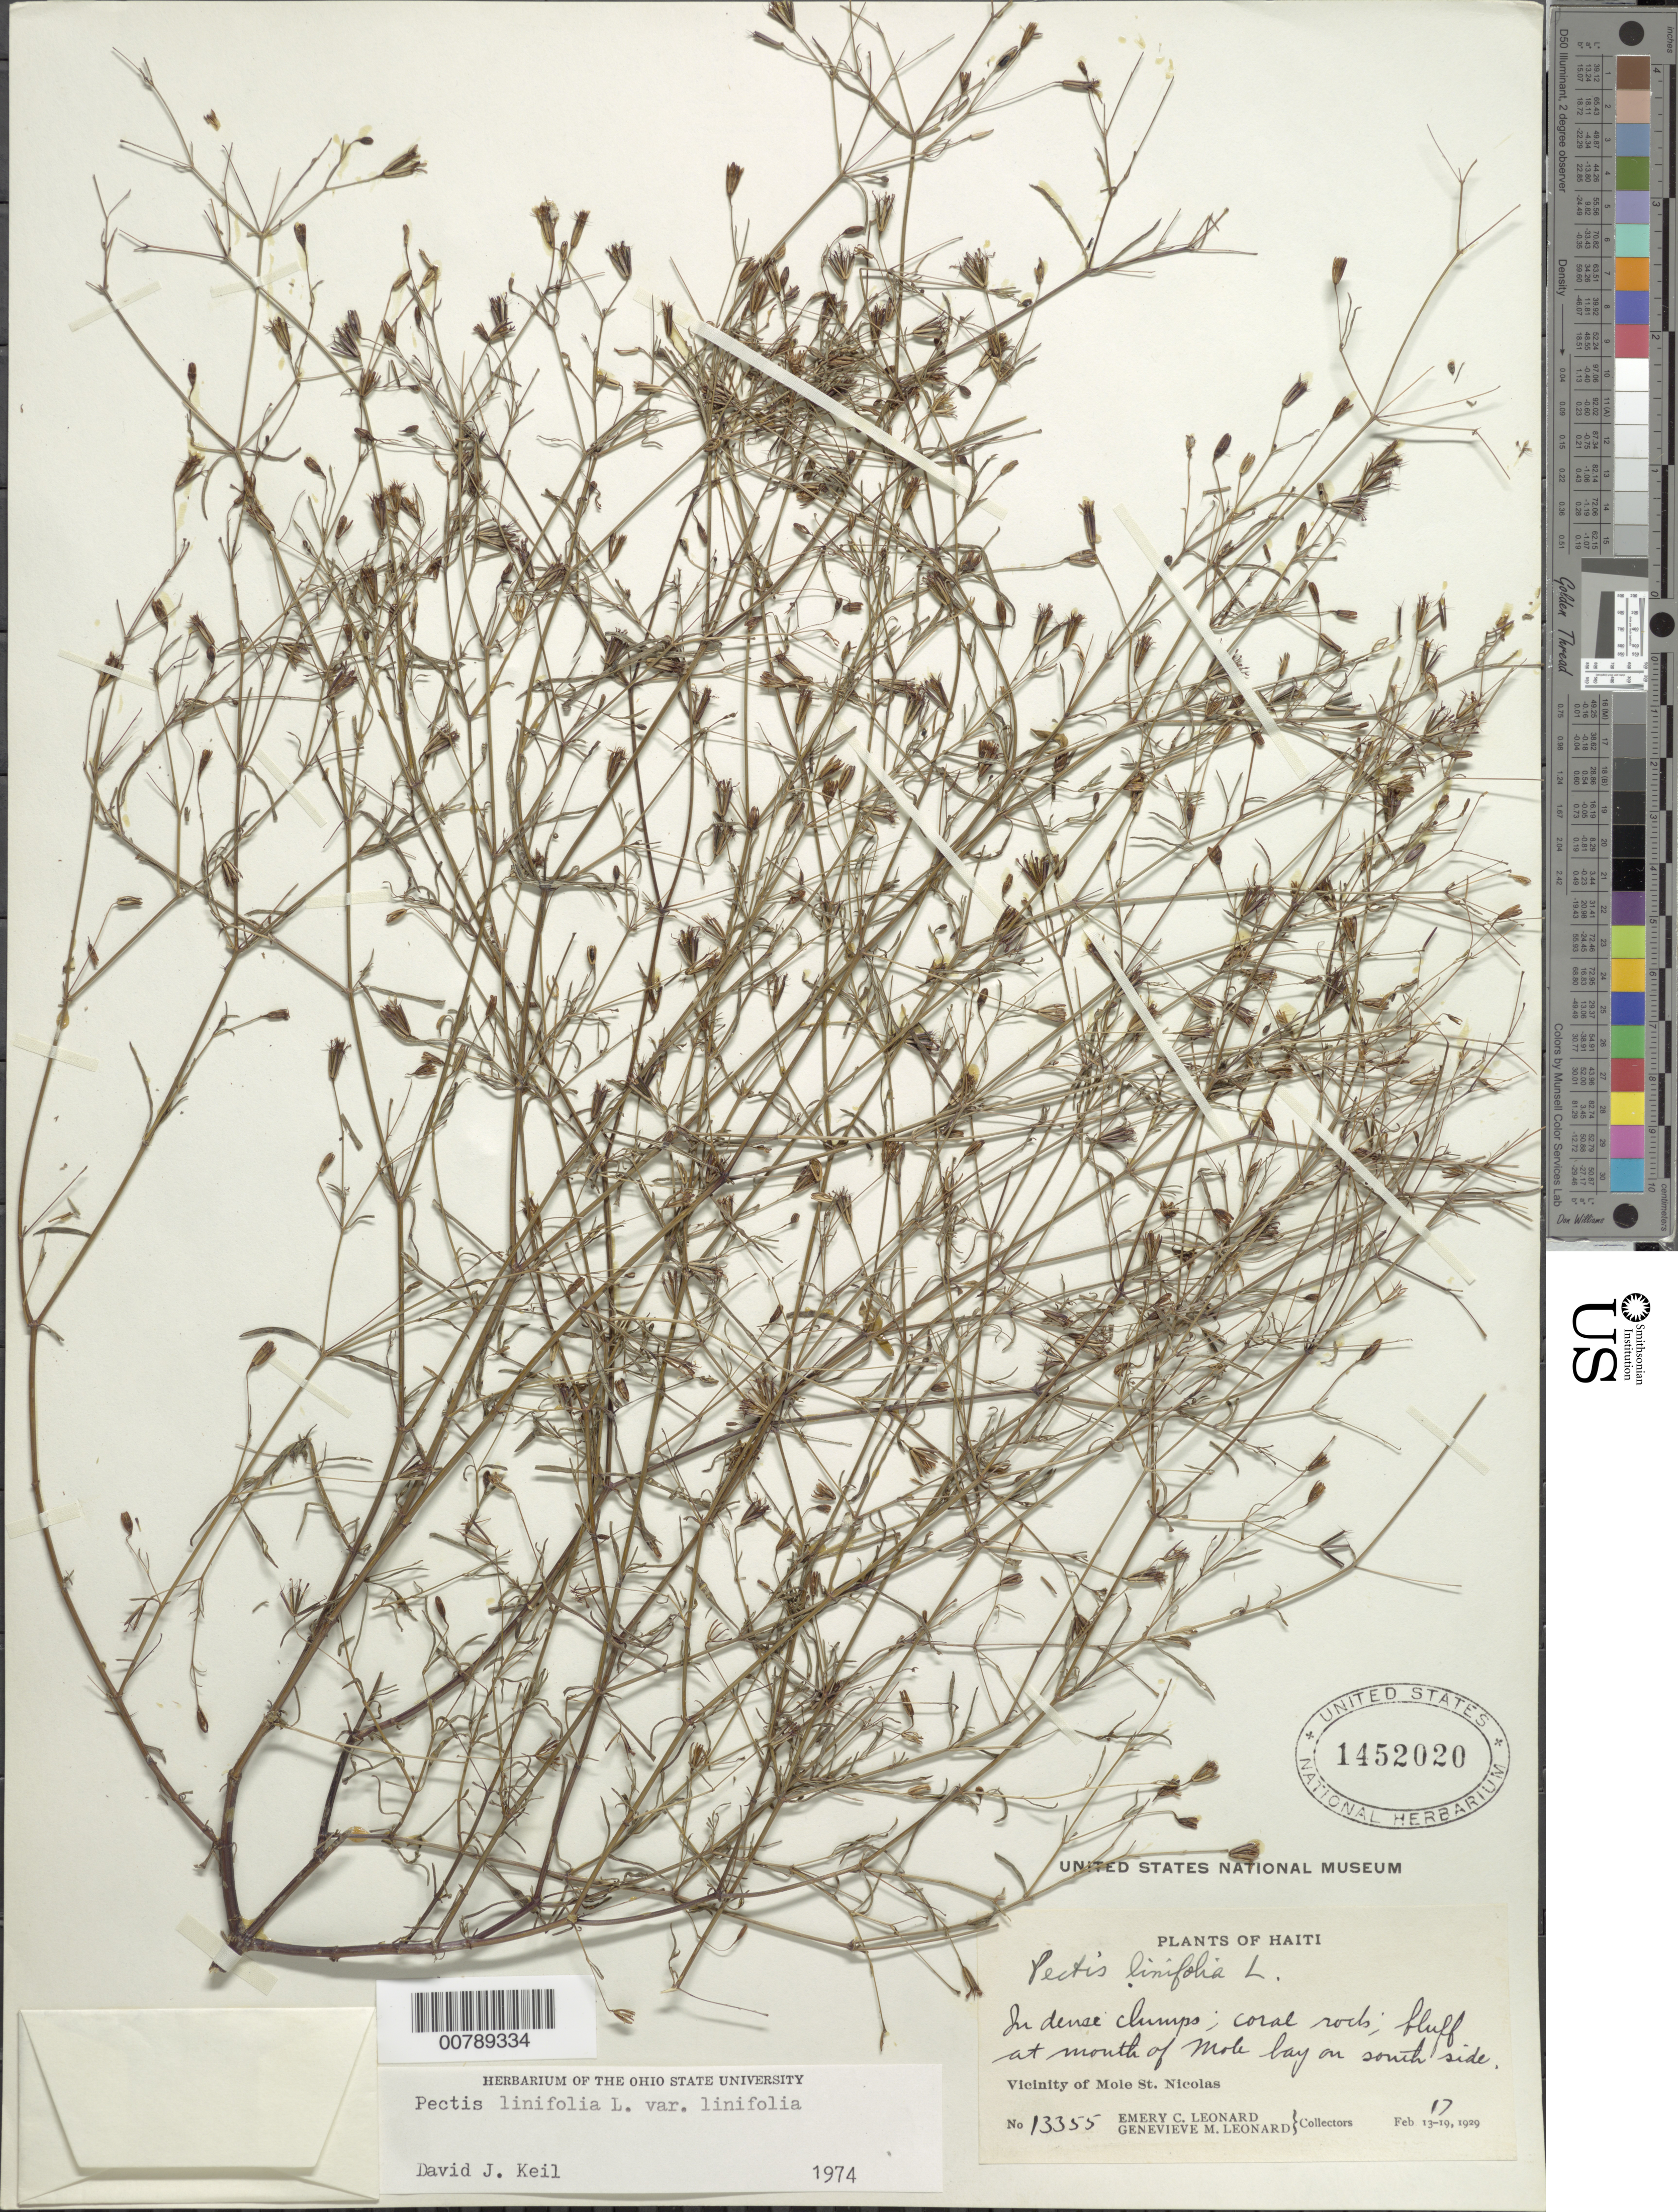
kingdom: Plantae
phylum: Tracheophyta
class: Magnoliopsida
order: Asterales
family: Asteraceae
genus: Pectis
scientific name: Pectis linifolia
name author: L.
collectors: E. C. Leonard & G. M. Leonard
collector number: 13355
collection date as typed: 17 Feb 1929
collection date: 1929-02-17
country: Haiti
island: Hispaniola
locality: Vicinity of Mole, St. Nicolas. Coral rocks, bluff at mouth of Mole bay on south side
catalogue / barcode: US 1452020